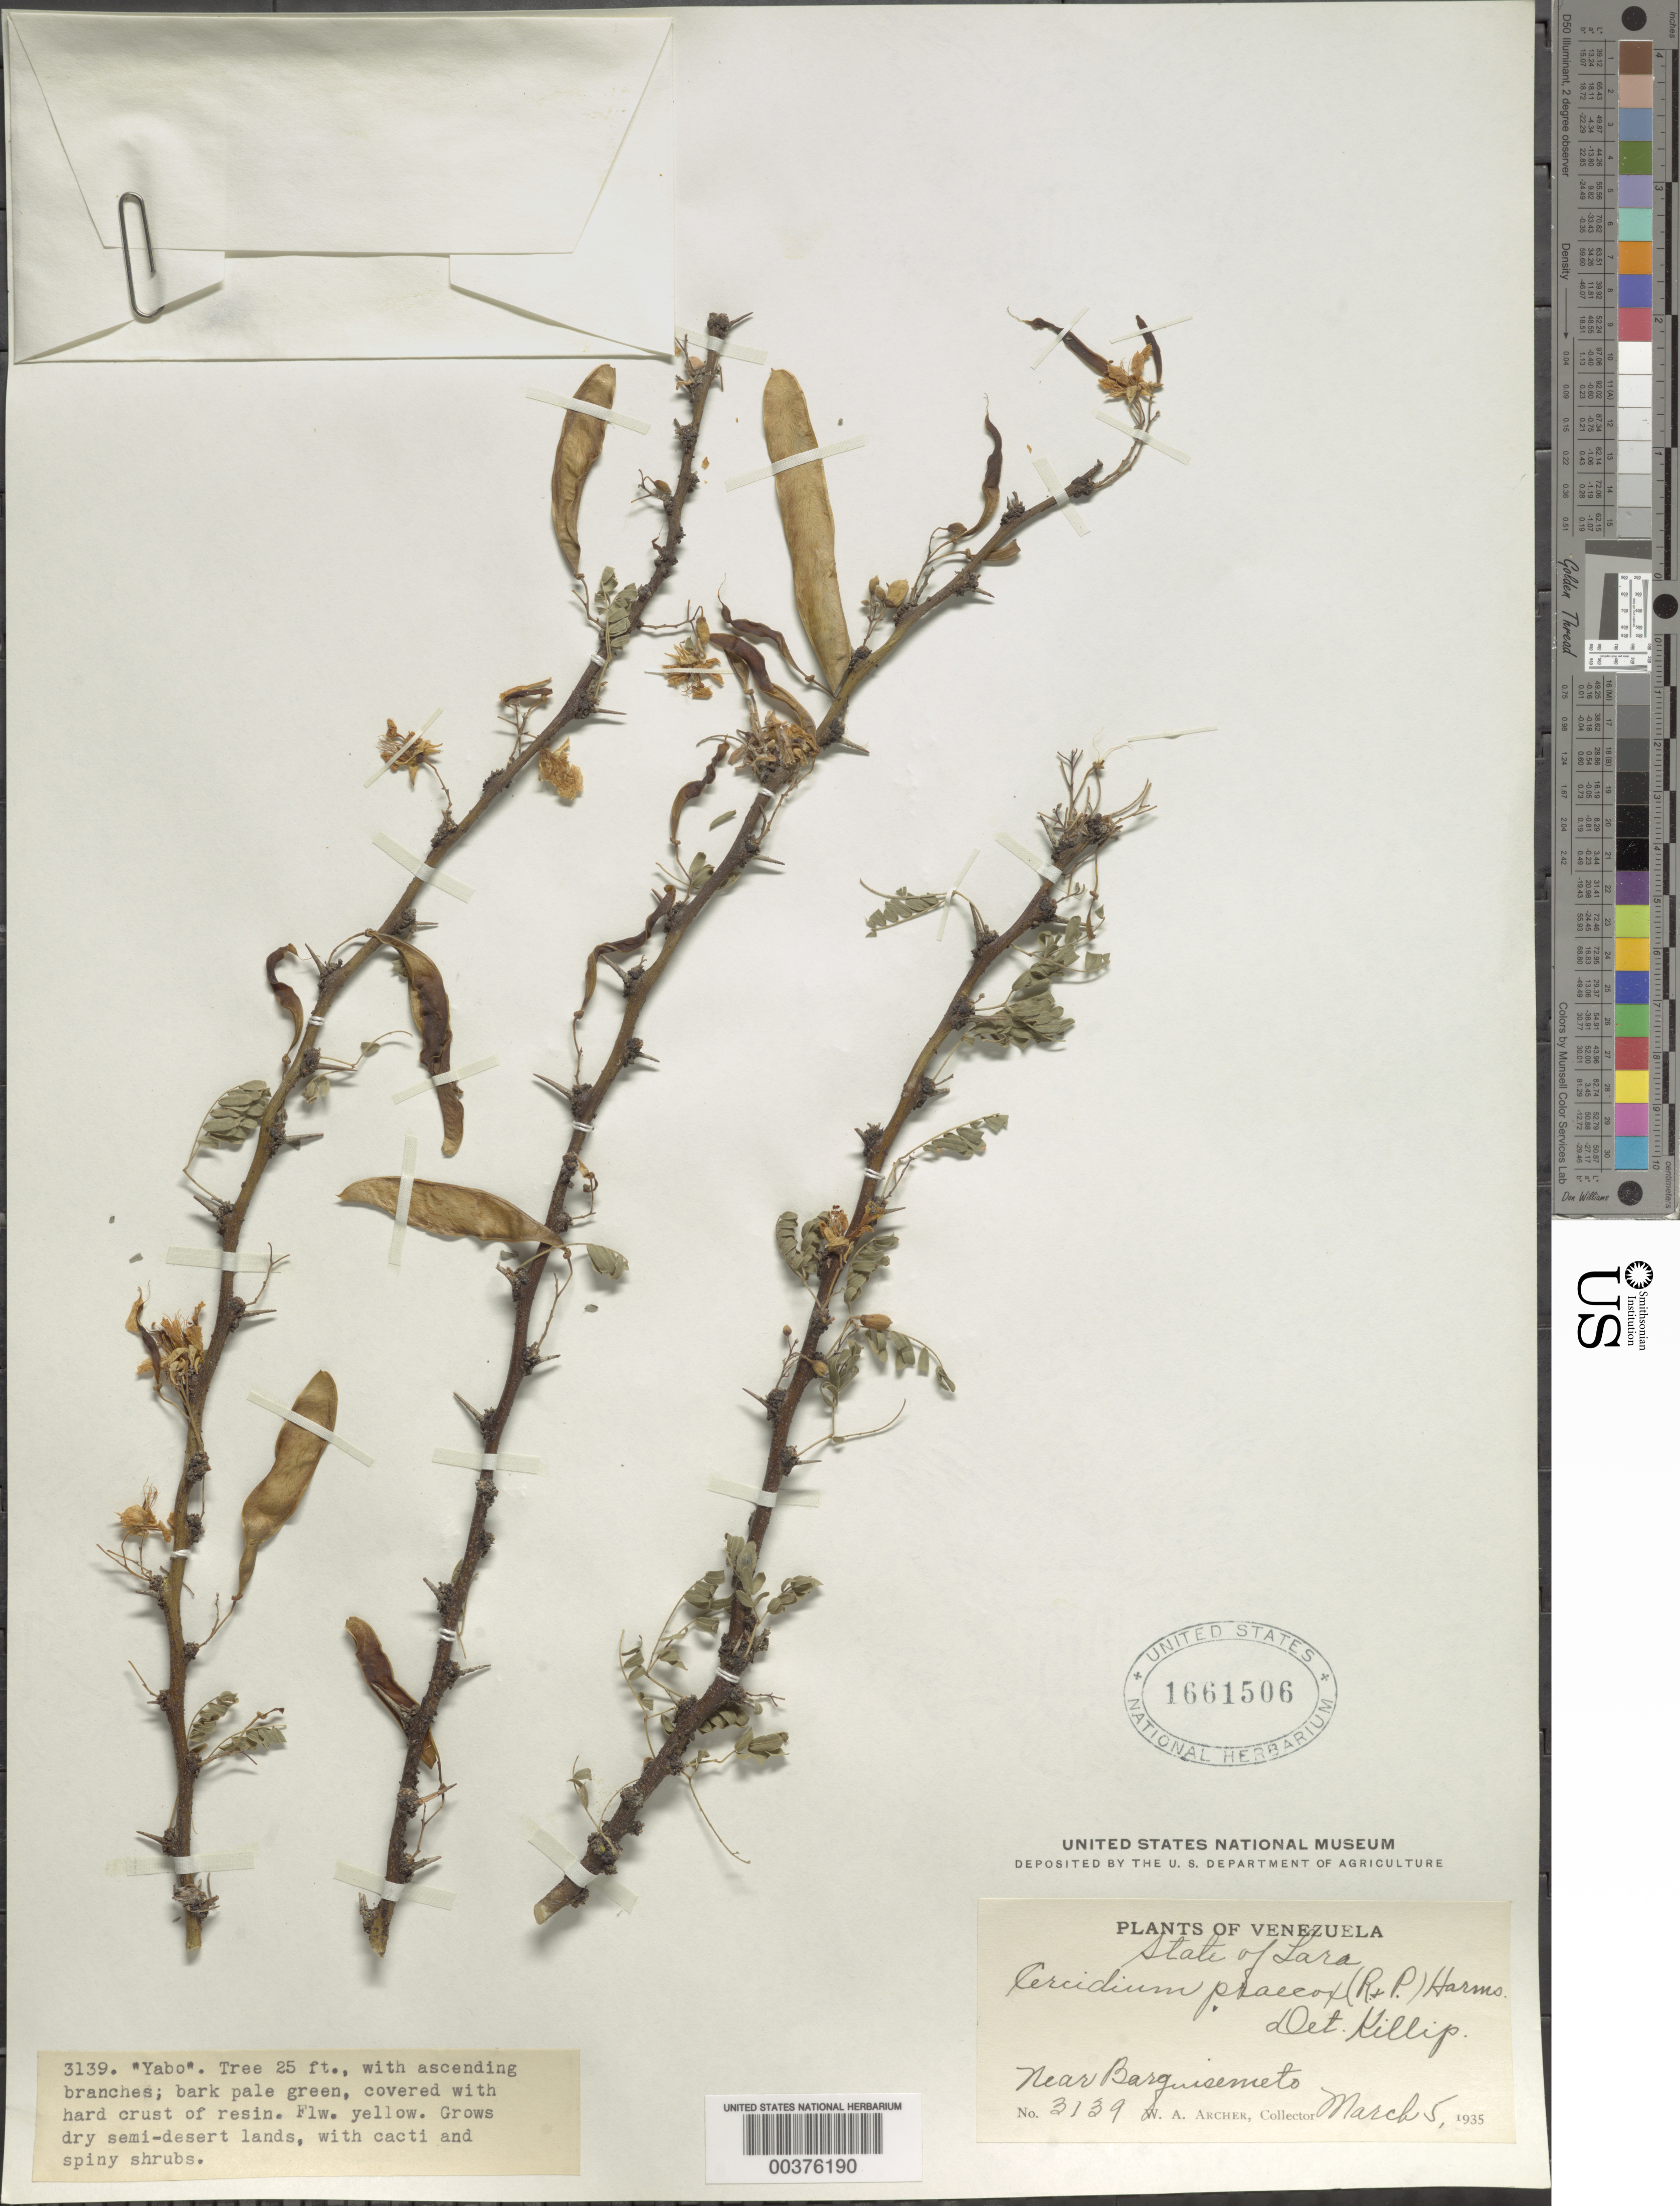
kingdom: Plantae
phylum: Tracheophyta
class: Magnoliopsida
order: Fabales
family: Fabaceae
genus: Parkinsonia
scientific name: Parkinsonia praecox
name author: (Ruiz & Pav.) J.E. Hawkins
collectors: W. A. Archer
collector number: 3139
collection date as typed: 05 Mar 1935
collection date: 1935-03-05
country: Venezuela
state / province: Lara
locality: Near barquisimeto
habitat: Dry semi-desert lands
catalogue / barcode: US 1661506